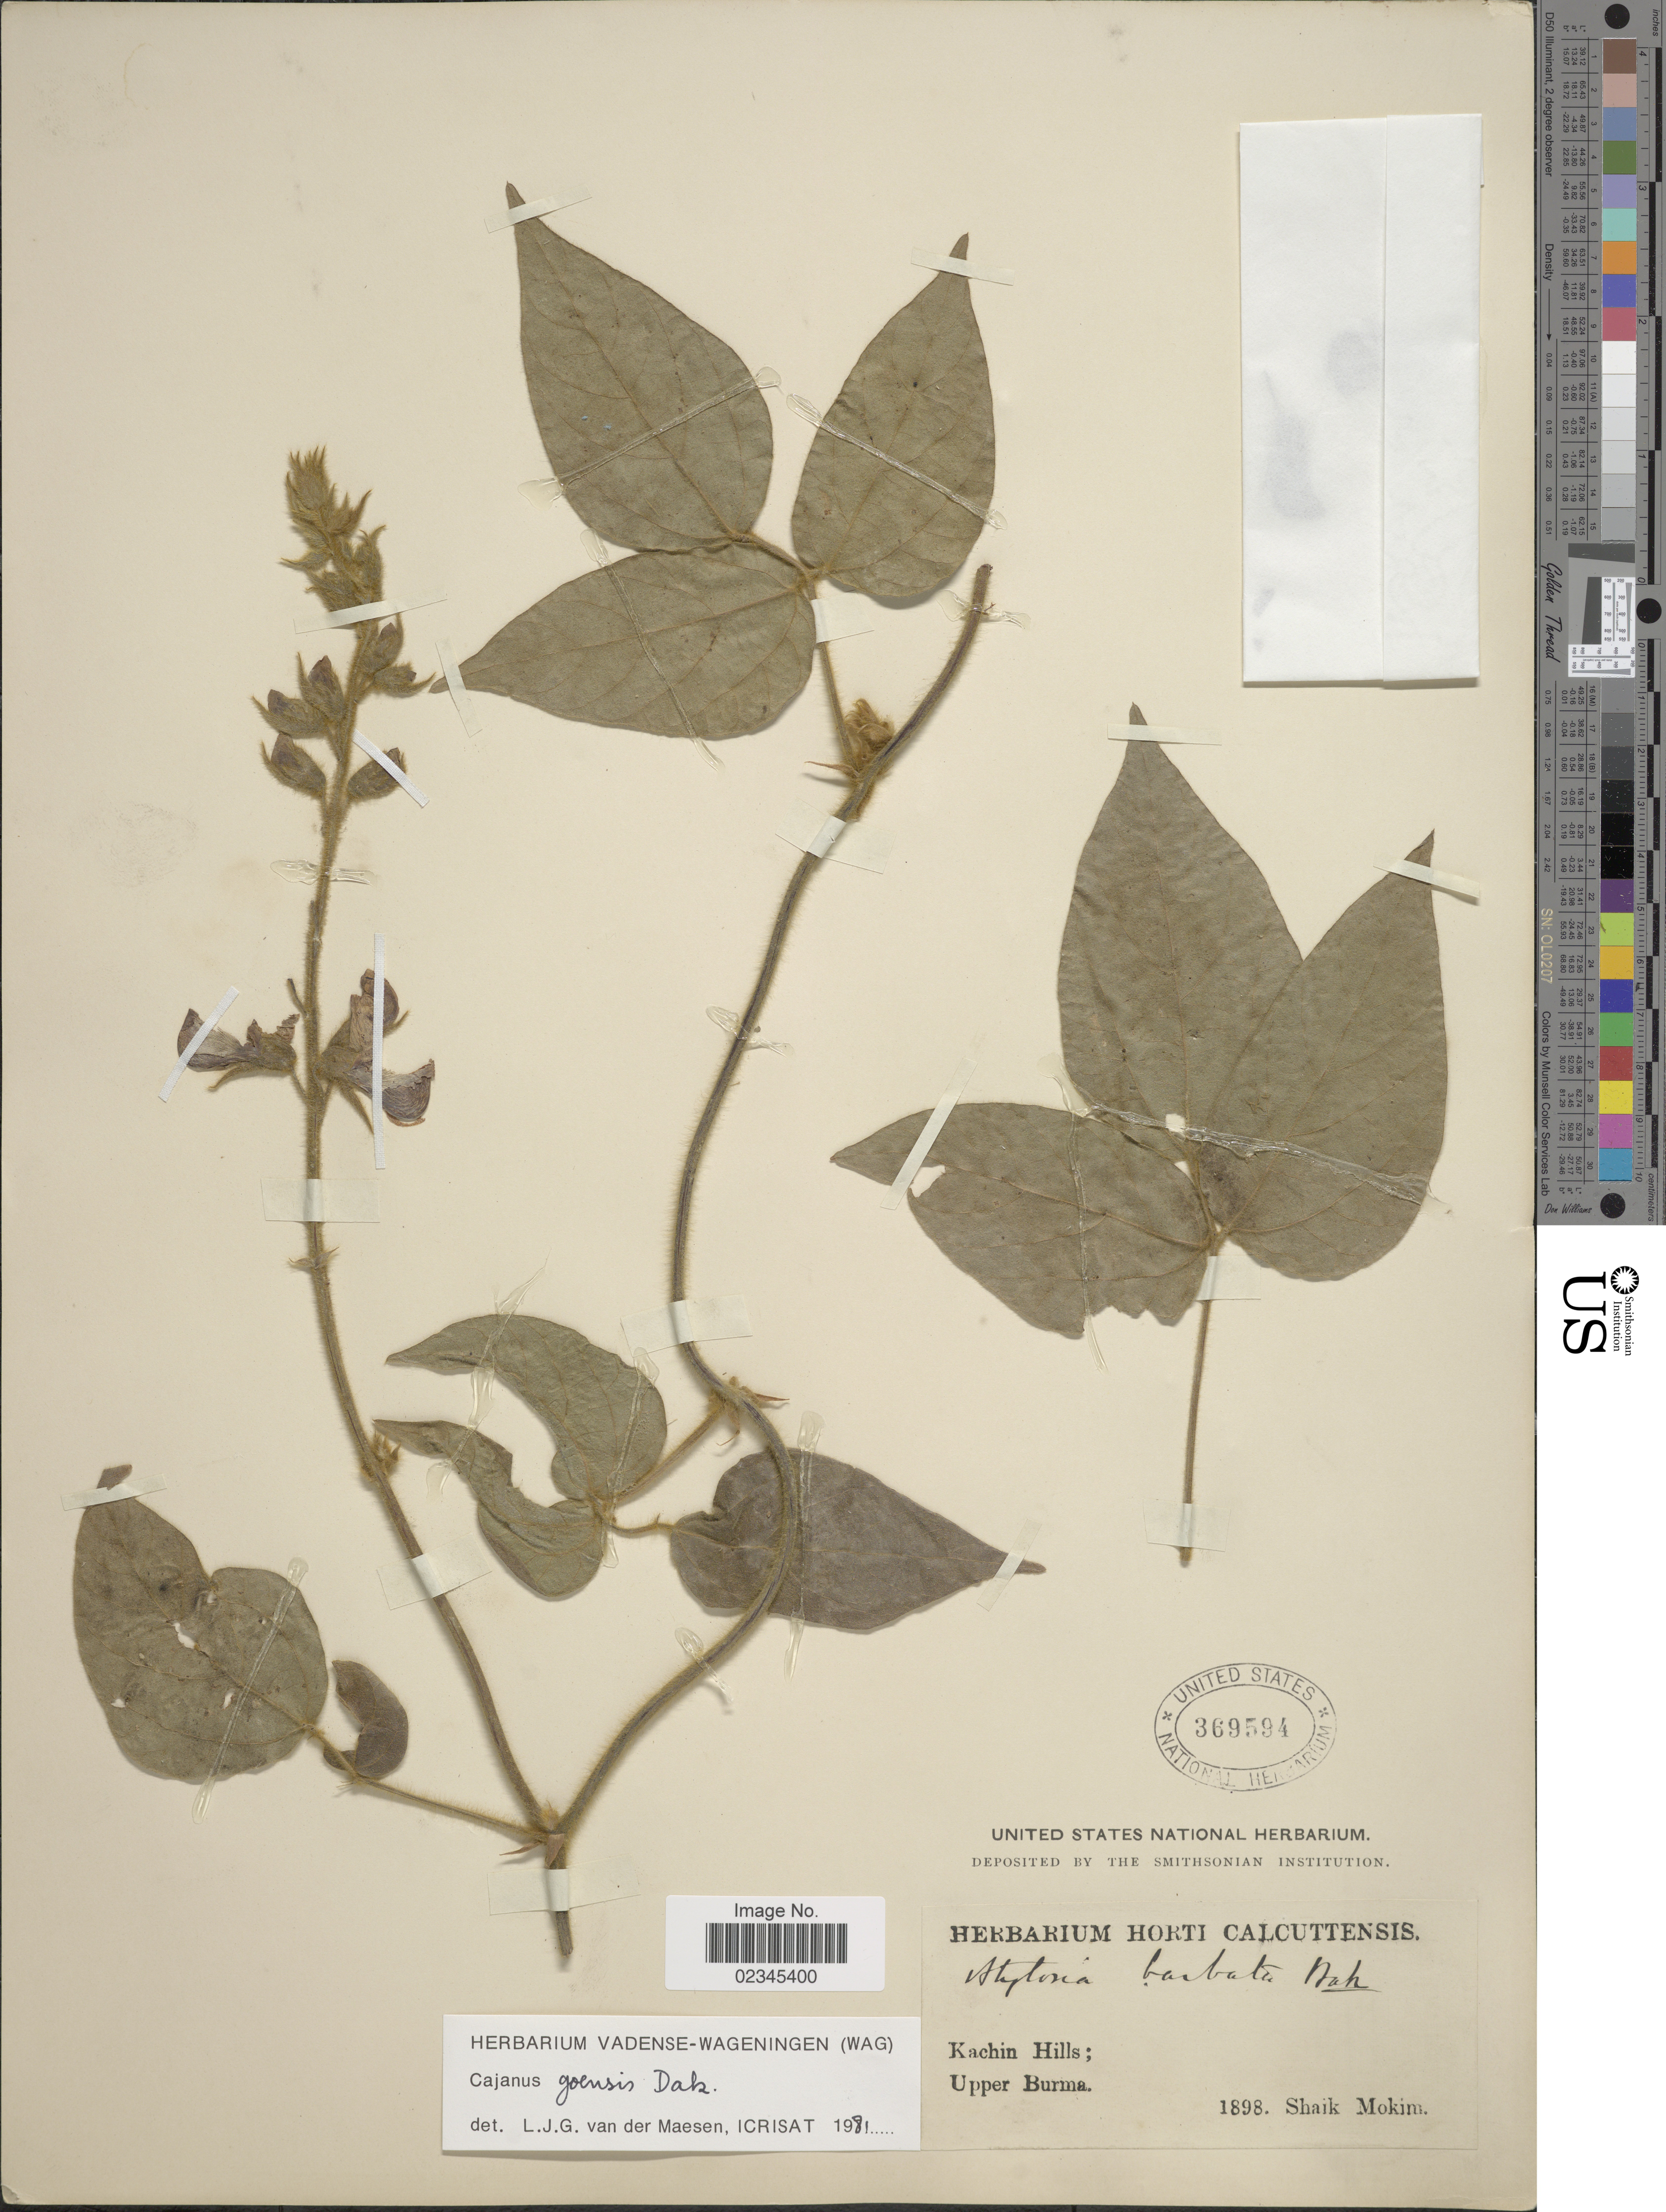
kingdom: Plantae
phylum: Tracheophyta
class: Magnoliopsida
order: Fabales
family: Fabaceae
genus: Cajanus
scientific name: Cajanus goensis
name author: Dalzell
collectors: S. Mokim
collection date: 1898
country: Myanmar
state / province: Kachin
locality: Kachin Hills; Upper Burma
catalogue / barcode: US 369594